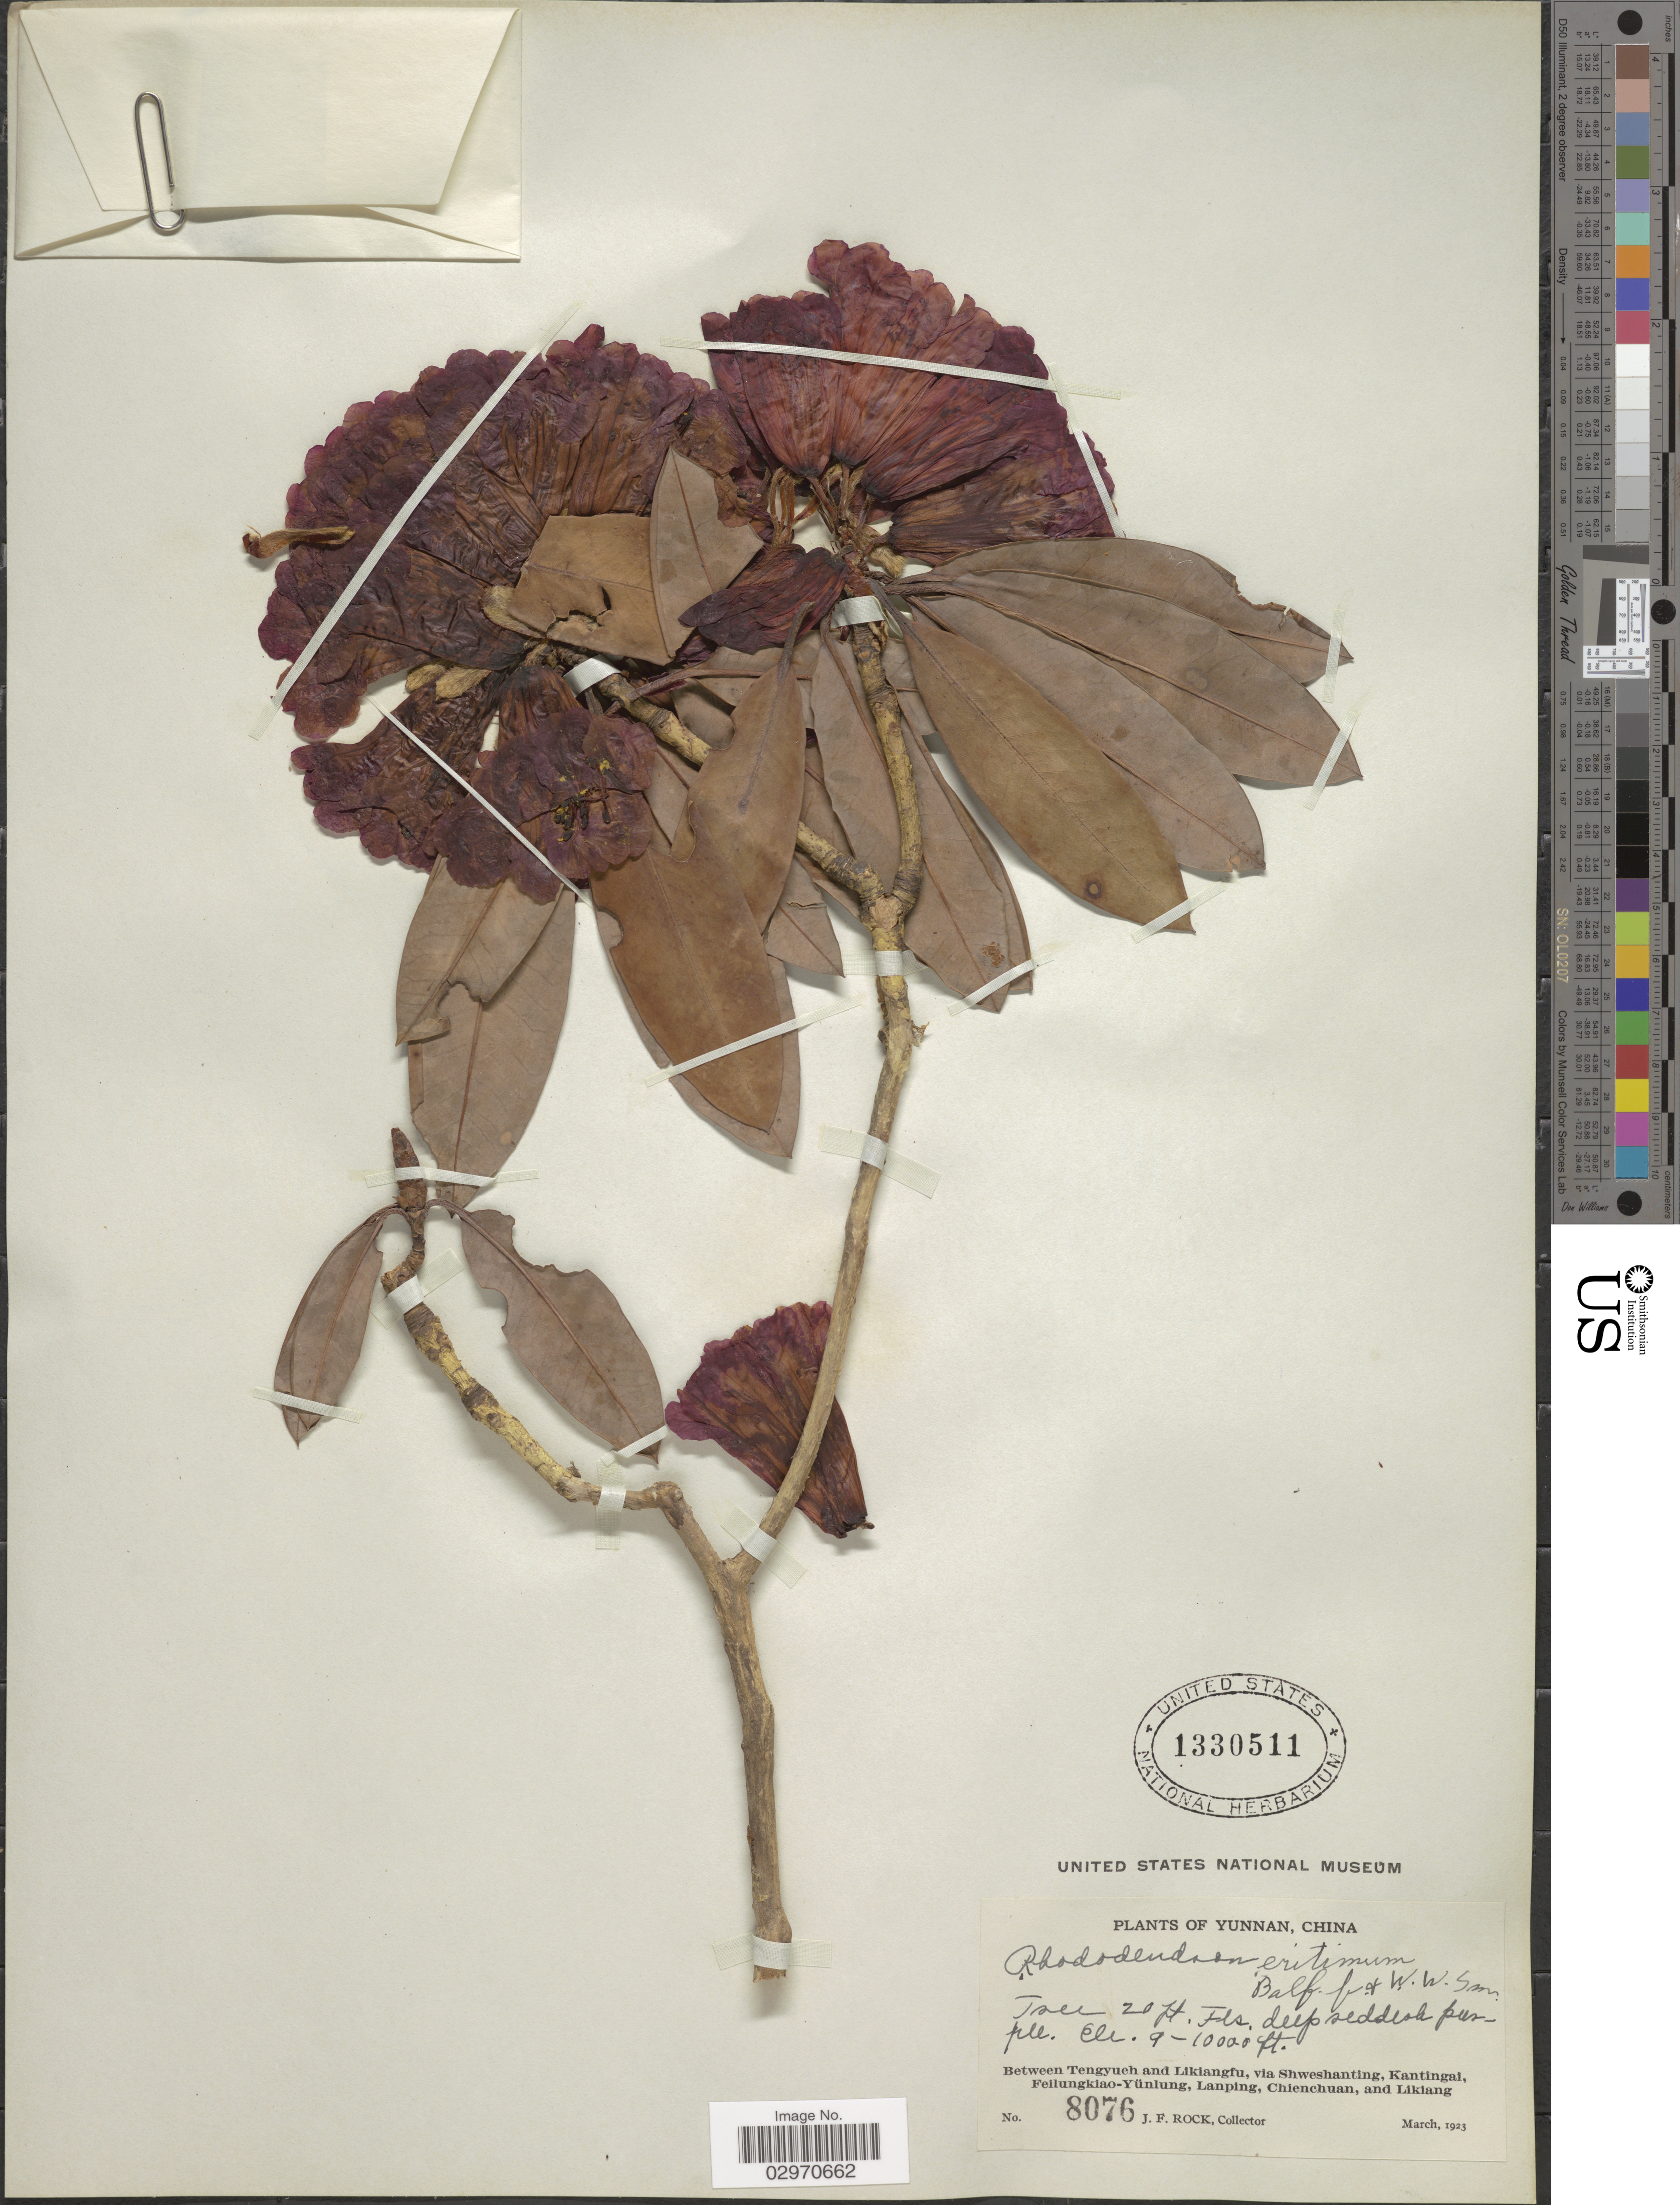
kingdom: Plantae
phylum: Tracheophyta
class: Magnoliopsida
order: Ericales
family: Ericaceae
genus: Rhododendron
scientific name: Rhododendron eritimum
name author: Balf. f. & W.W. Sm.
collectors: J. Rock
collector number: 8076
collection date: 1923-03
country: China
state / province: Yunnan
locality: Between Tengyueh and Likiangfu, via Shweshanting, Kantingai, Feilungkiao-Yünlung, Lanping, Chienchuan, and Likiang.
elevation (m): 2743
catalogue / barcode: US 1330511